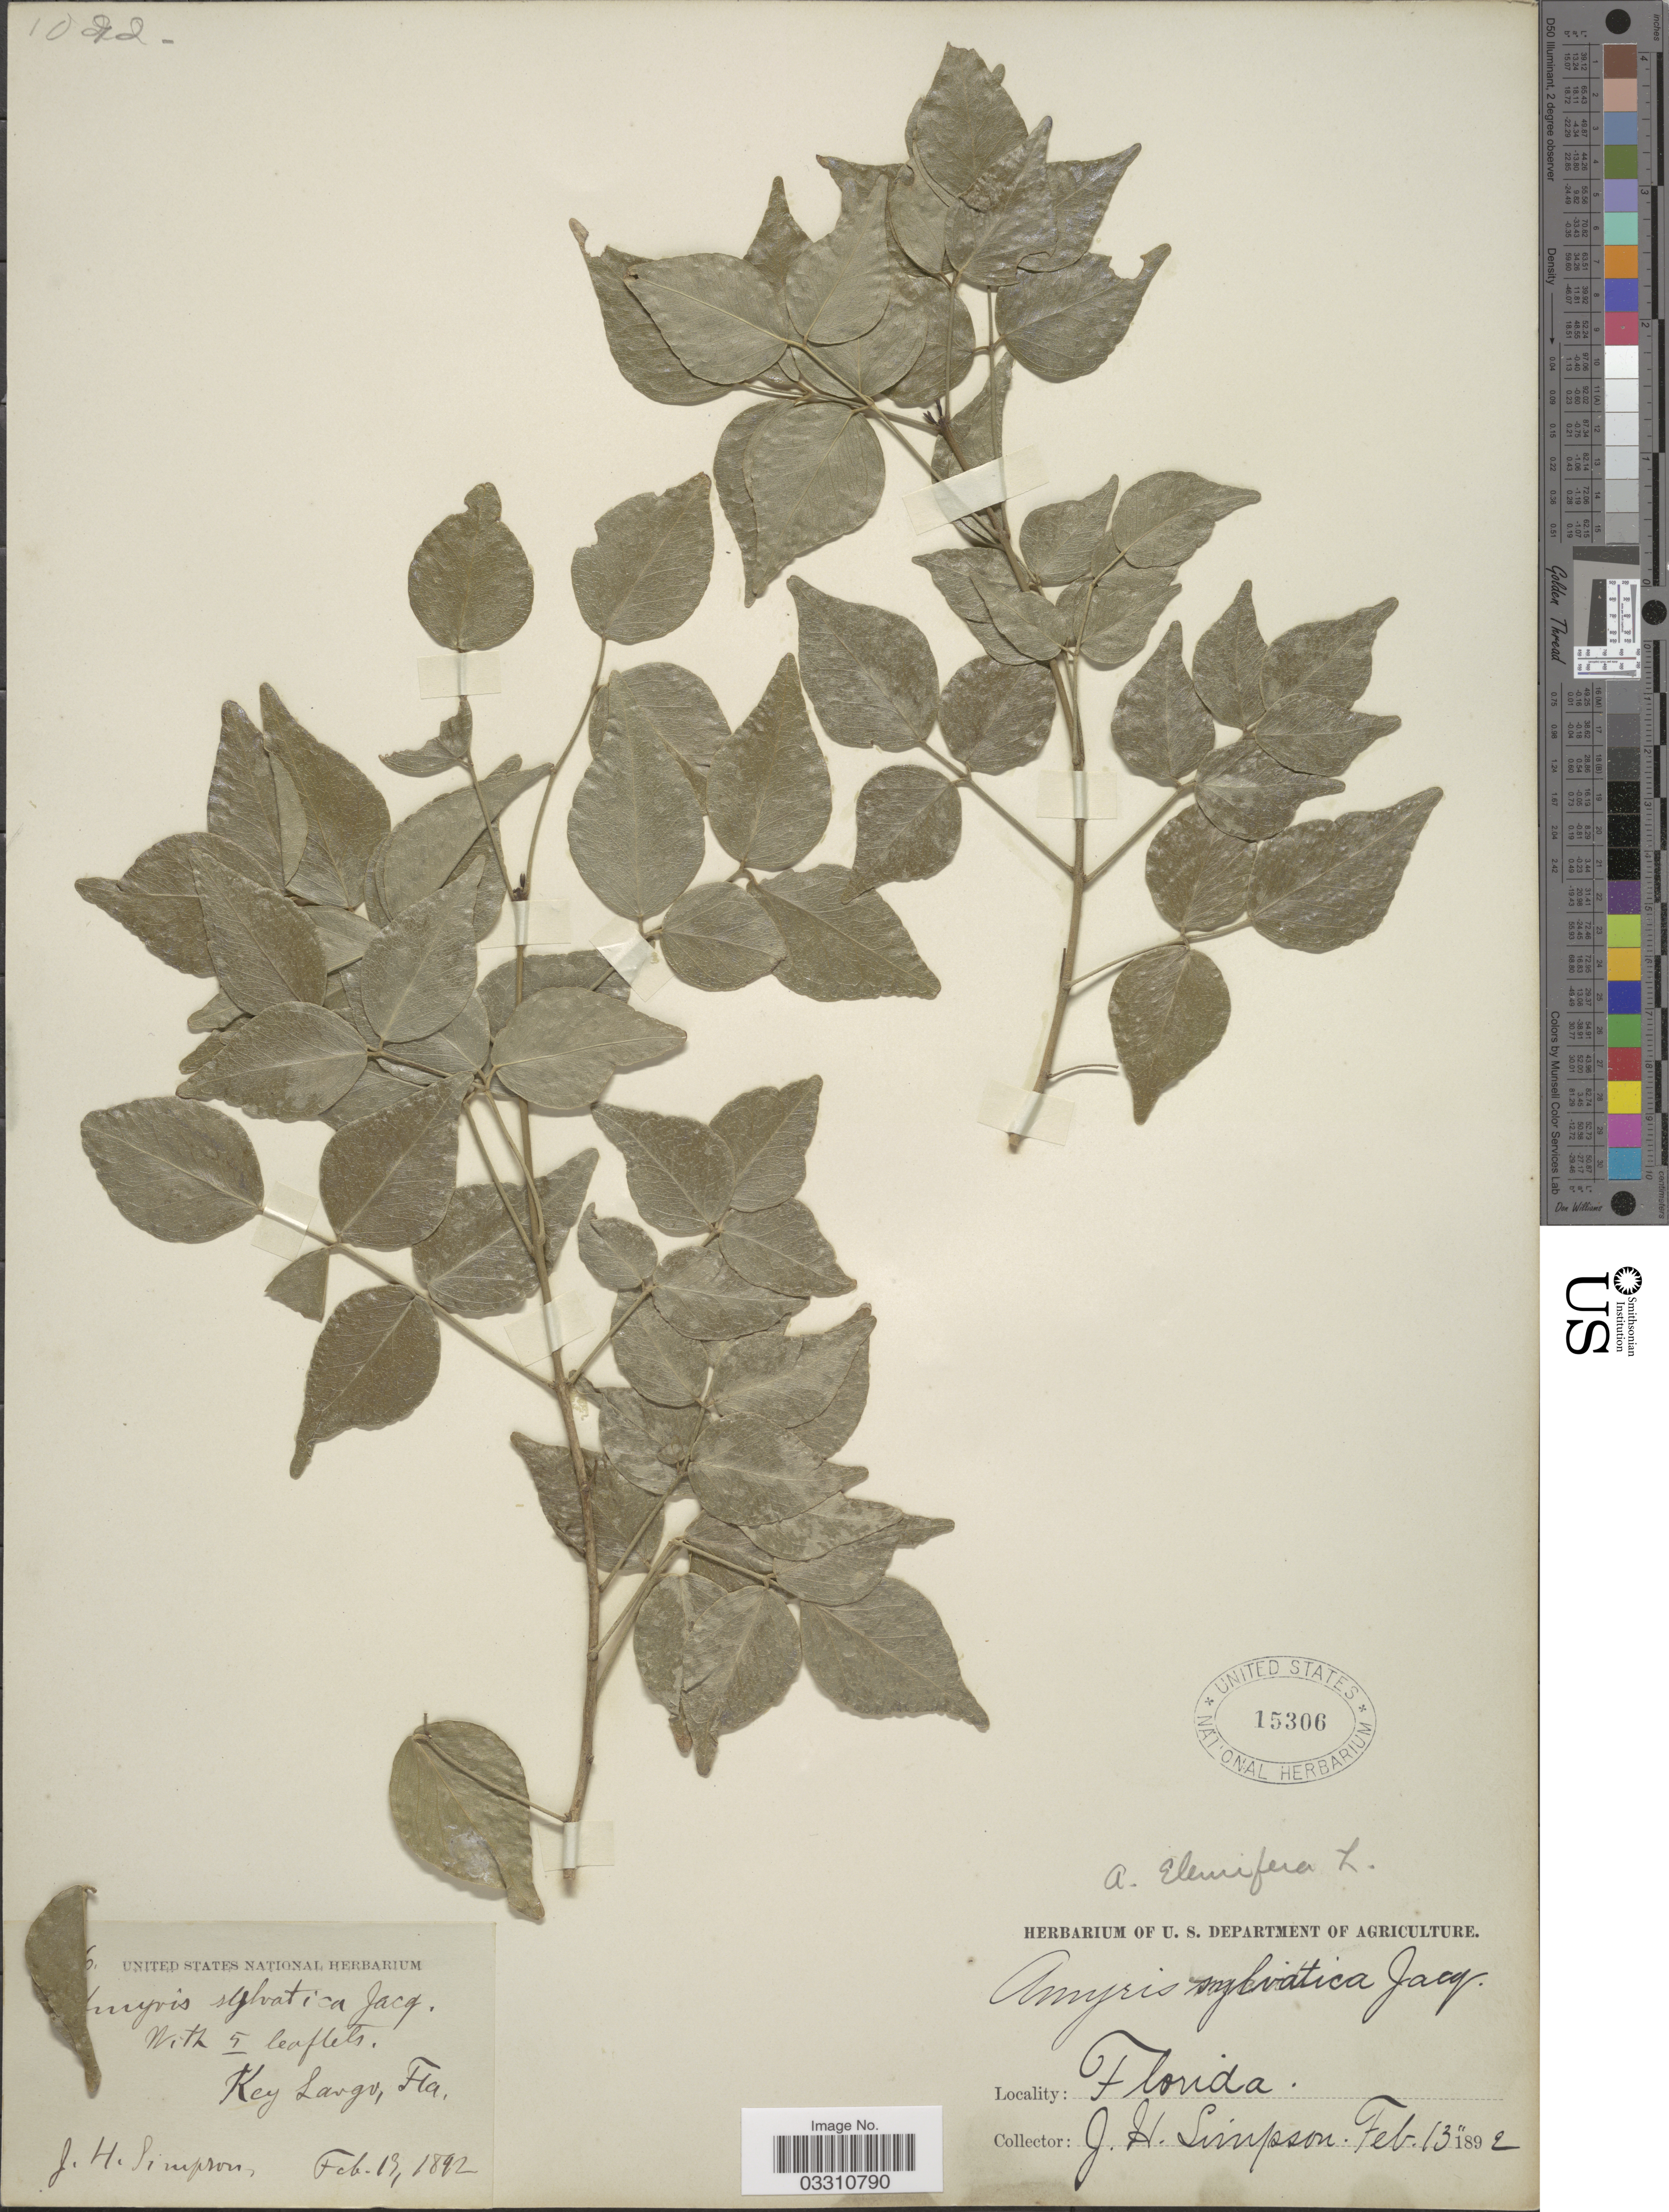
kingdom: Plantae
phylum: Tracheophyta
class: Magnoliopsida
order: Sapindales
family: Rutaceae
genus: Amyris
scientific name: Amyris elemifera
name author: L.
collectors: J. H. Simpson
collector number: !6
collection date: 1892-02-13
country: United States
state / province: Florida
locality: Key Largo.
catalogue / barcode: US 15306